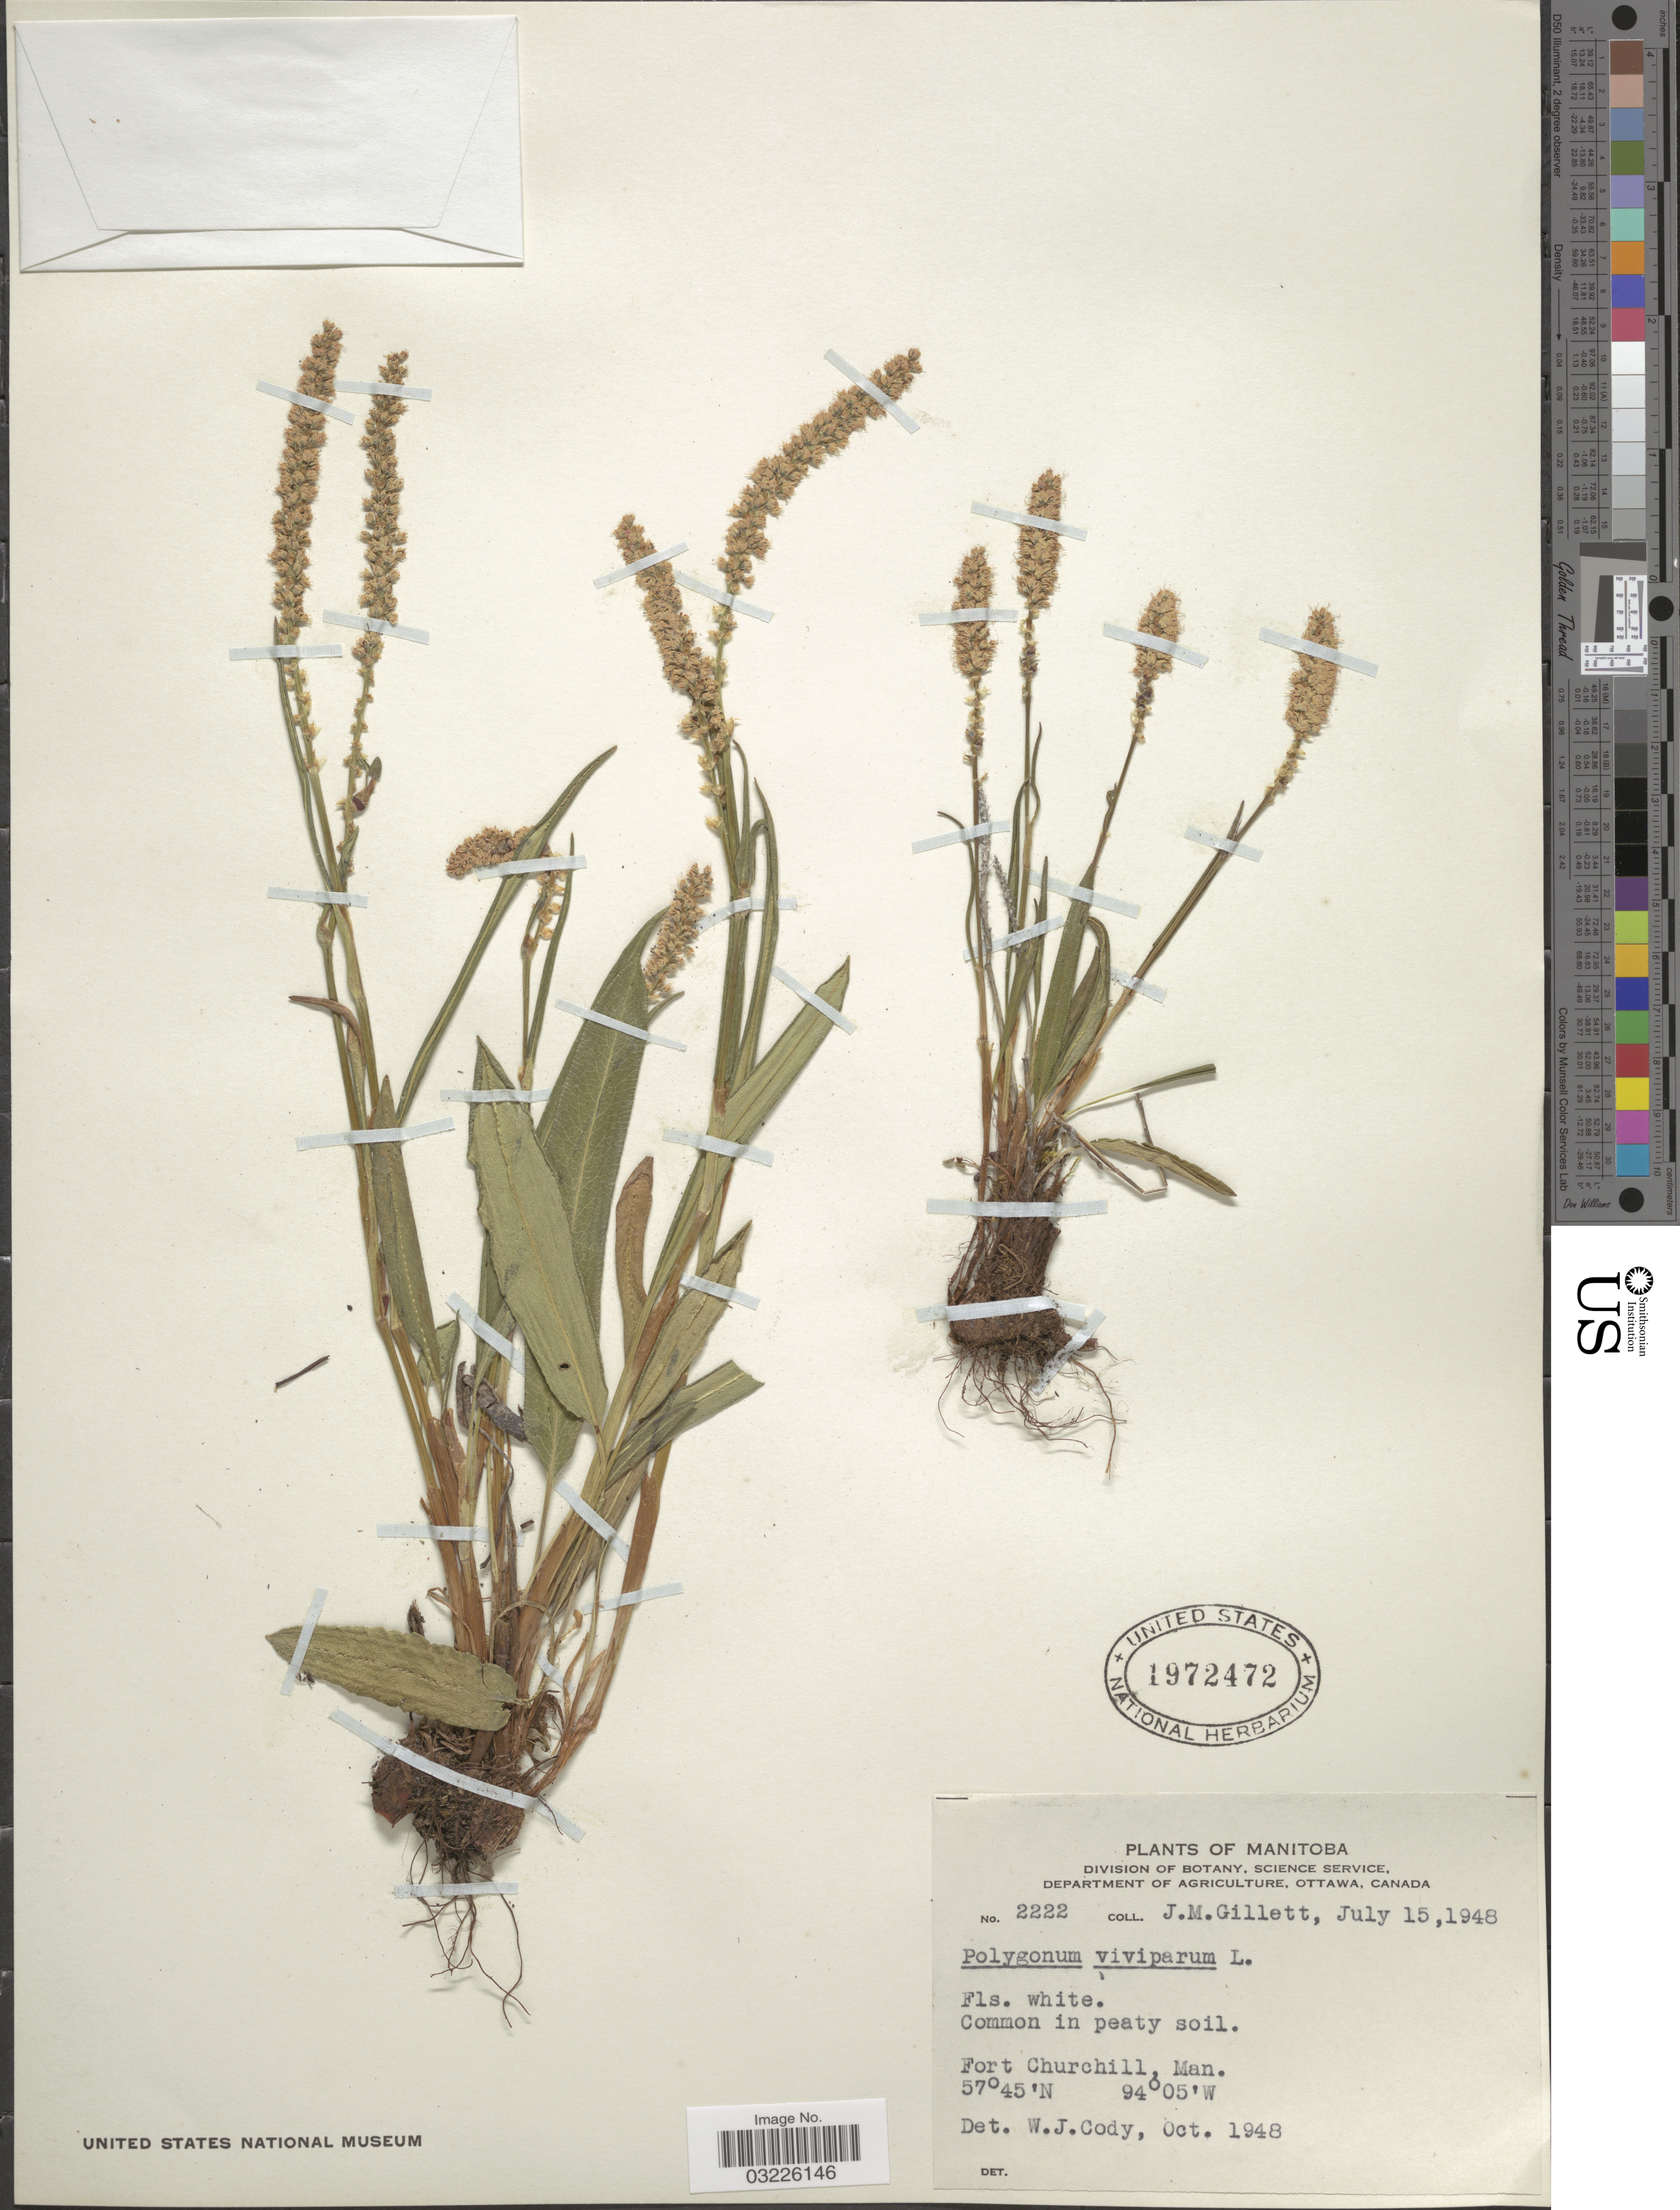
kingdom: Plantae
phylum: Tracheophyta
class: Magnoliopsida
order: Caryophyllales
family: Polygonaceae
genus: Bistorta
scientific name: Bistorta vivipara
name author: (L.) Delarbre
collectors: J. M. Gillett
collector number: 2222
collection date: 1948-07-15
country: Canada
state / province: Manitoba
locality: Fort Churchill.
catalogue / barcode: US 1972472